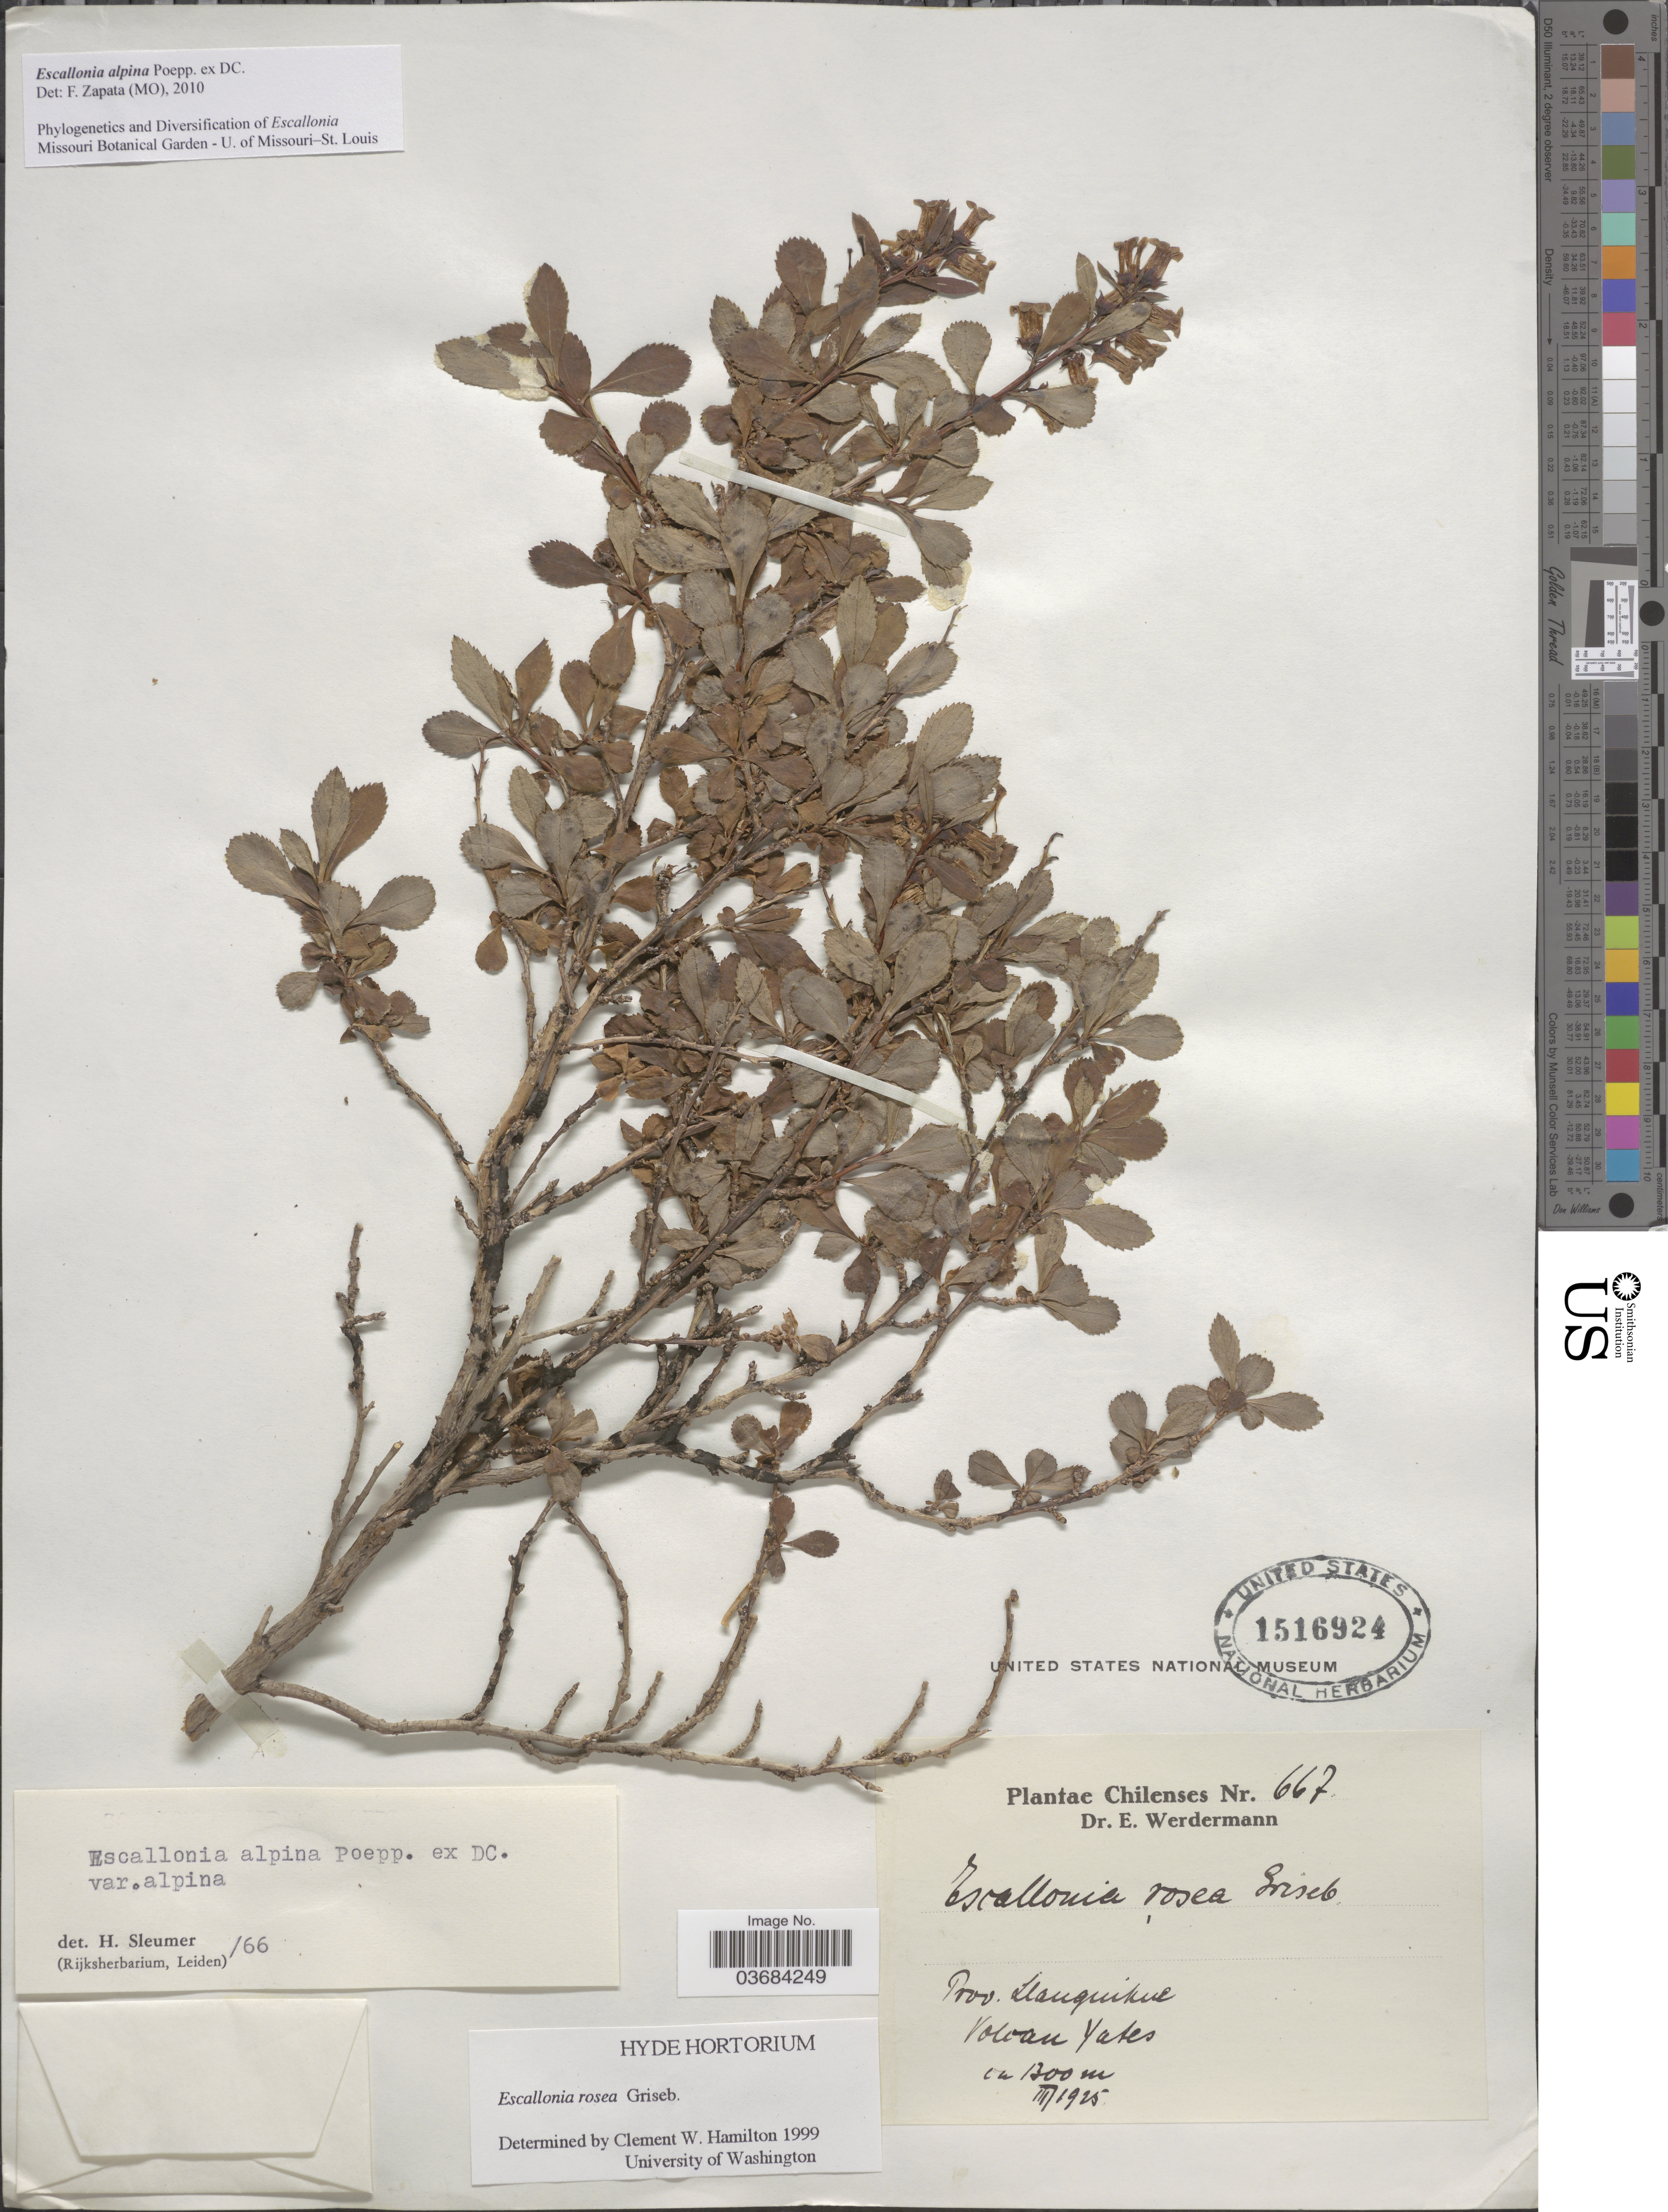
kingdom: Plantae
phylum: Tracheophyta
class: Magnoliopsida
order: Escalloniales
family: Escalloniaceae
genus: Escallonia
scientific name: Escallonia alpina var. alpina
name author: Poepp. ex DC.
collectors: E. Werdermann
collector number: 667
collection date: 1925-03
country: Chile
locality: Prov. Llanquihue. Volcan Yates.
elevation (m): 1300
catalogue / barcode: US 1516924